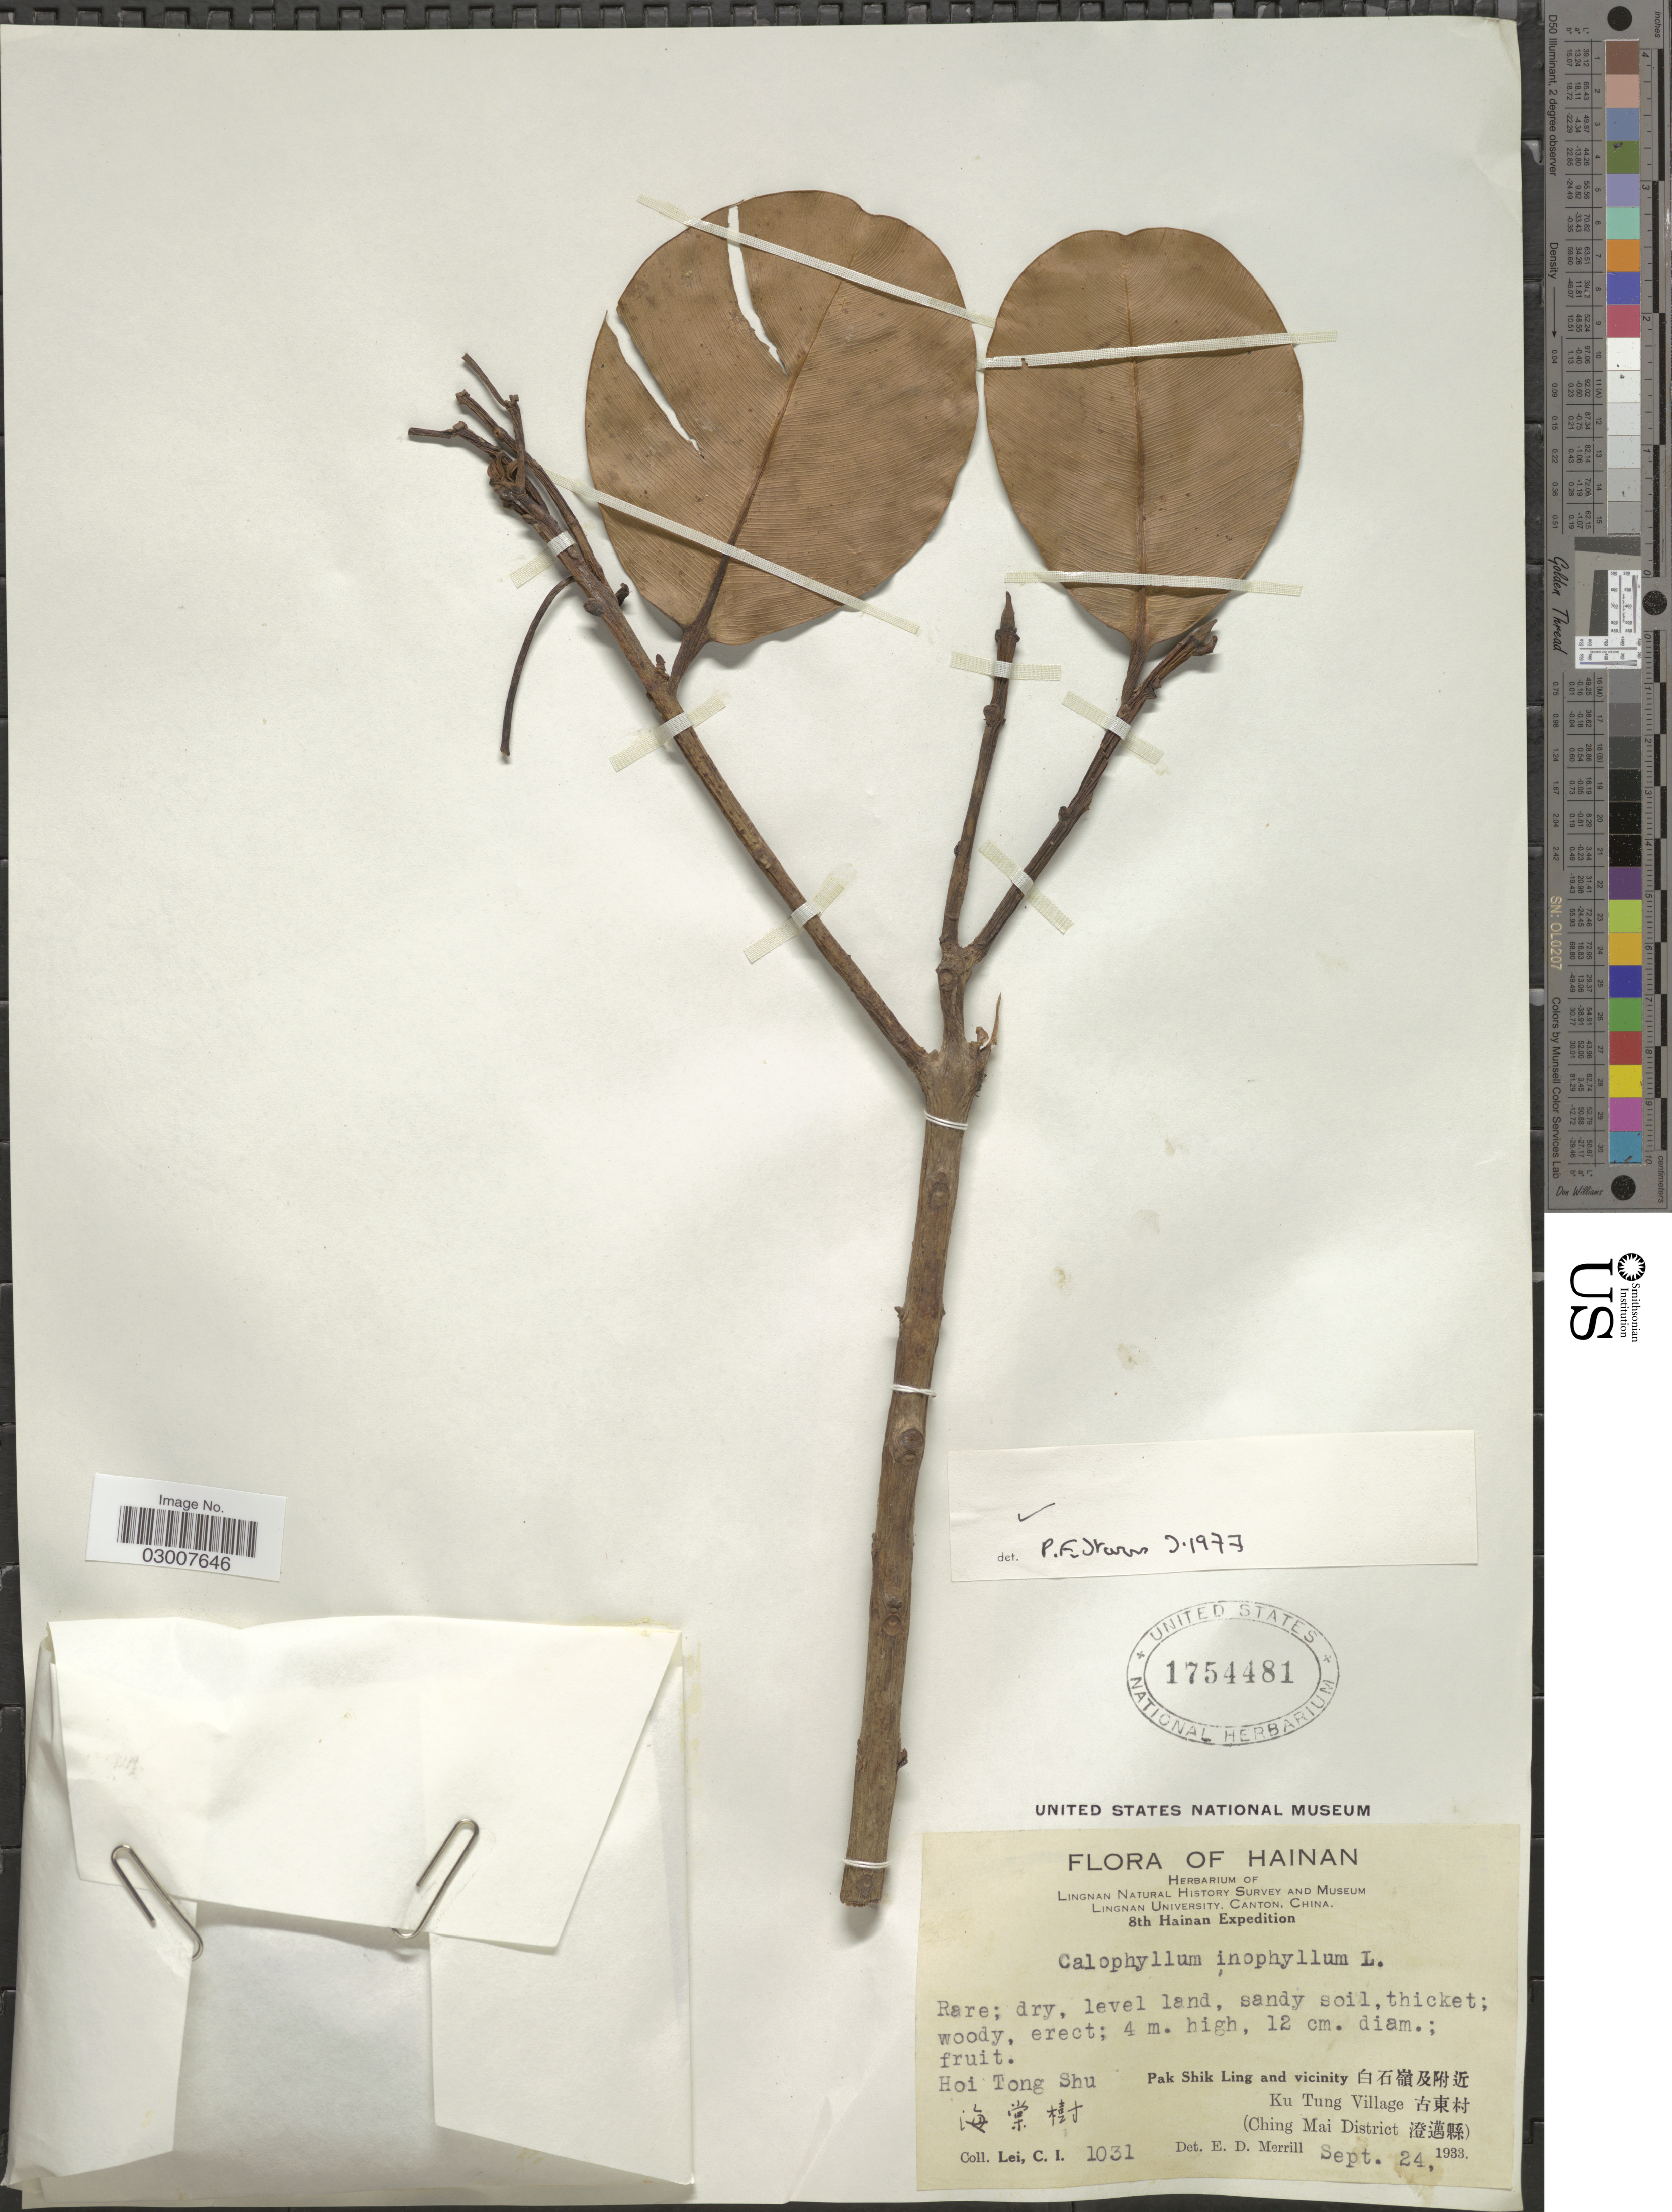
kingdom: Plantae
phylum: Tracheophyta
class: Magnoliopsida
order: Malpighiales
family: Calophyllaceae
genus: Calophyllum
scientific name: Calophyllum inophyllum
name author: L.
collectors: C. I. Lei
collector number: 1031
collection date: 1933-09-24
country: China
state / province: Hainan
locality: Ku Tung Village (Ching Mai District).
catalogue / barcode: US 1754481